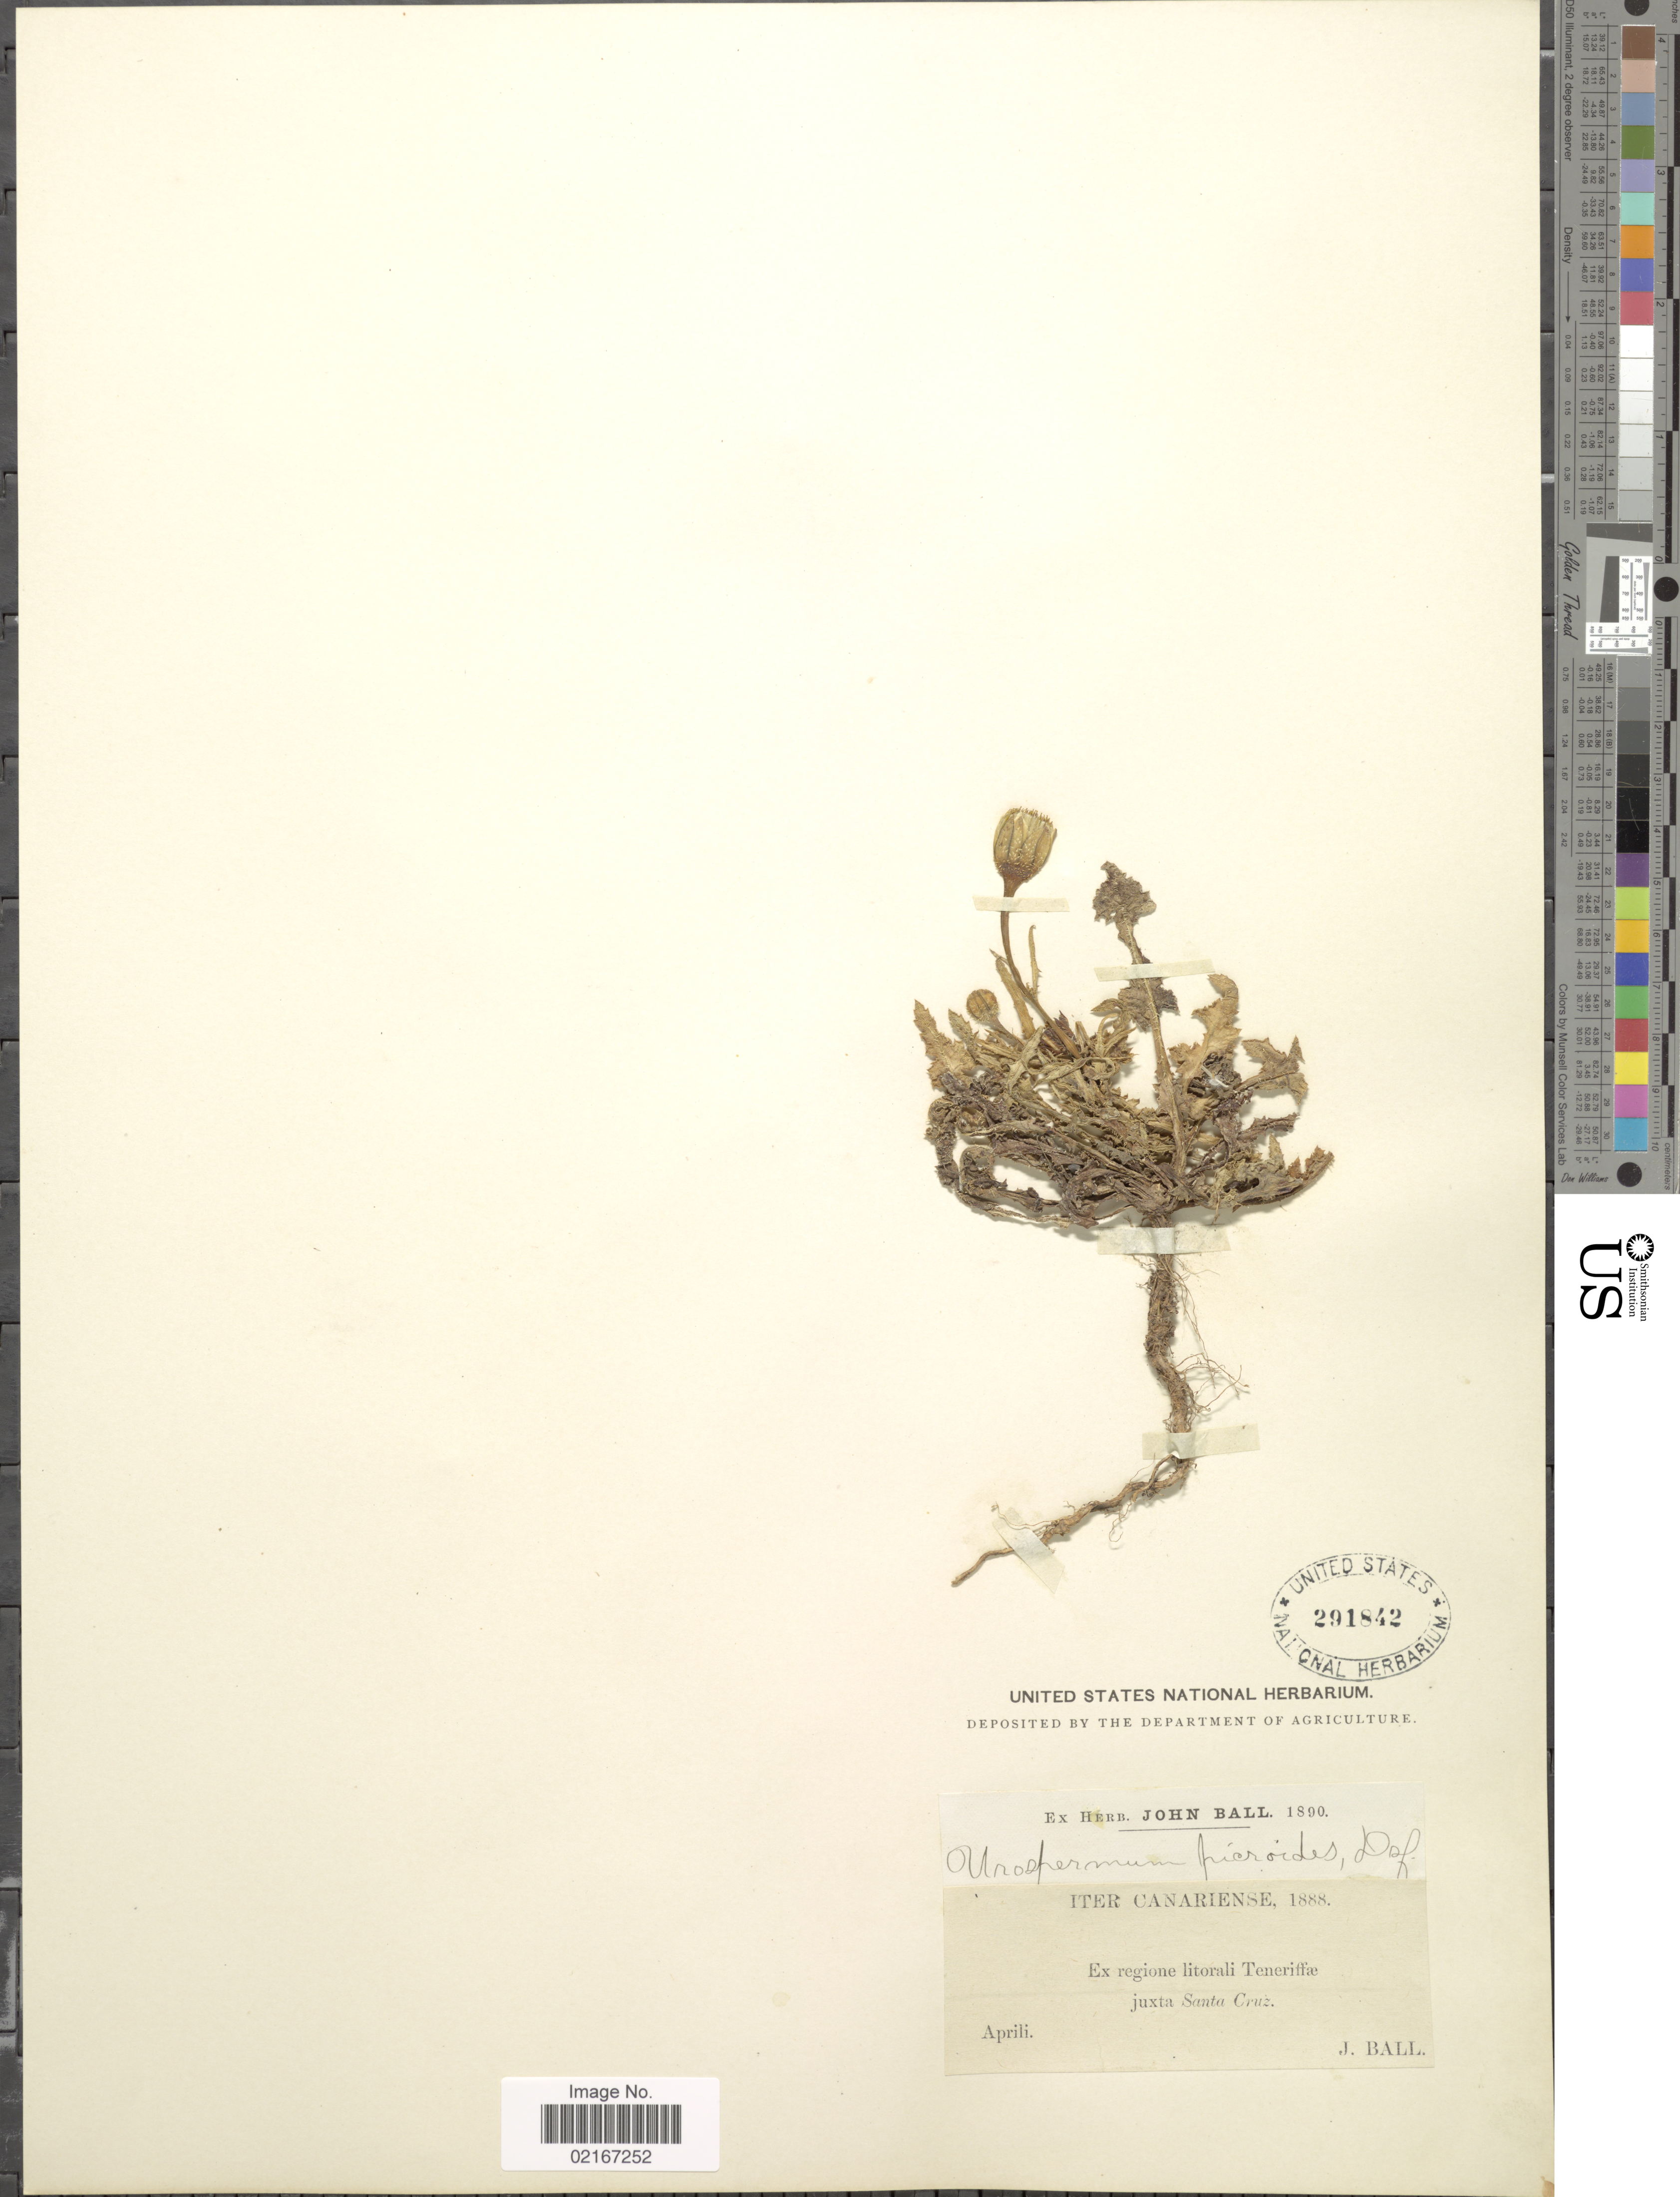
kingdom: Plantae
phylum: Tracheophyta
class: Magnoliopsida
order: Asterales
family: Asteraceae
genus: Urospermum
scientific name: Urospermum picroides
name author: (L.) F.W. Schmidt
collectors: J. Ball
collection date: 1888-04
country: Spain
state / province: Canarias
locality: Canariense, regione litorali Teneriffae, juxta Santa Cruz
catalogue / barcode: US 291842